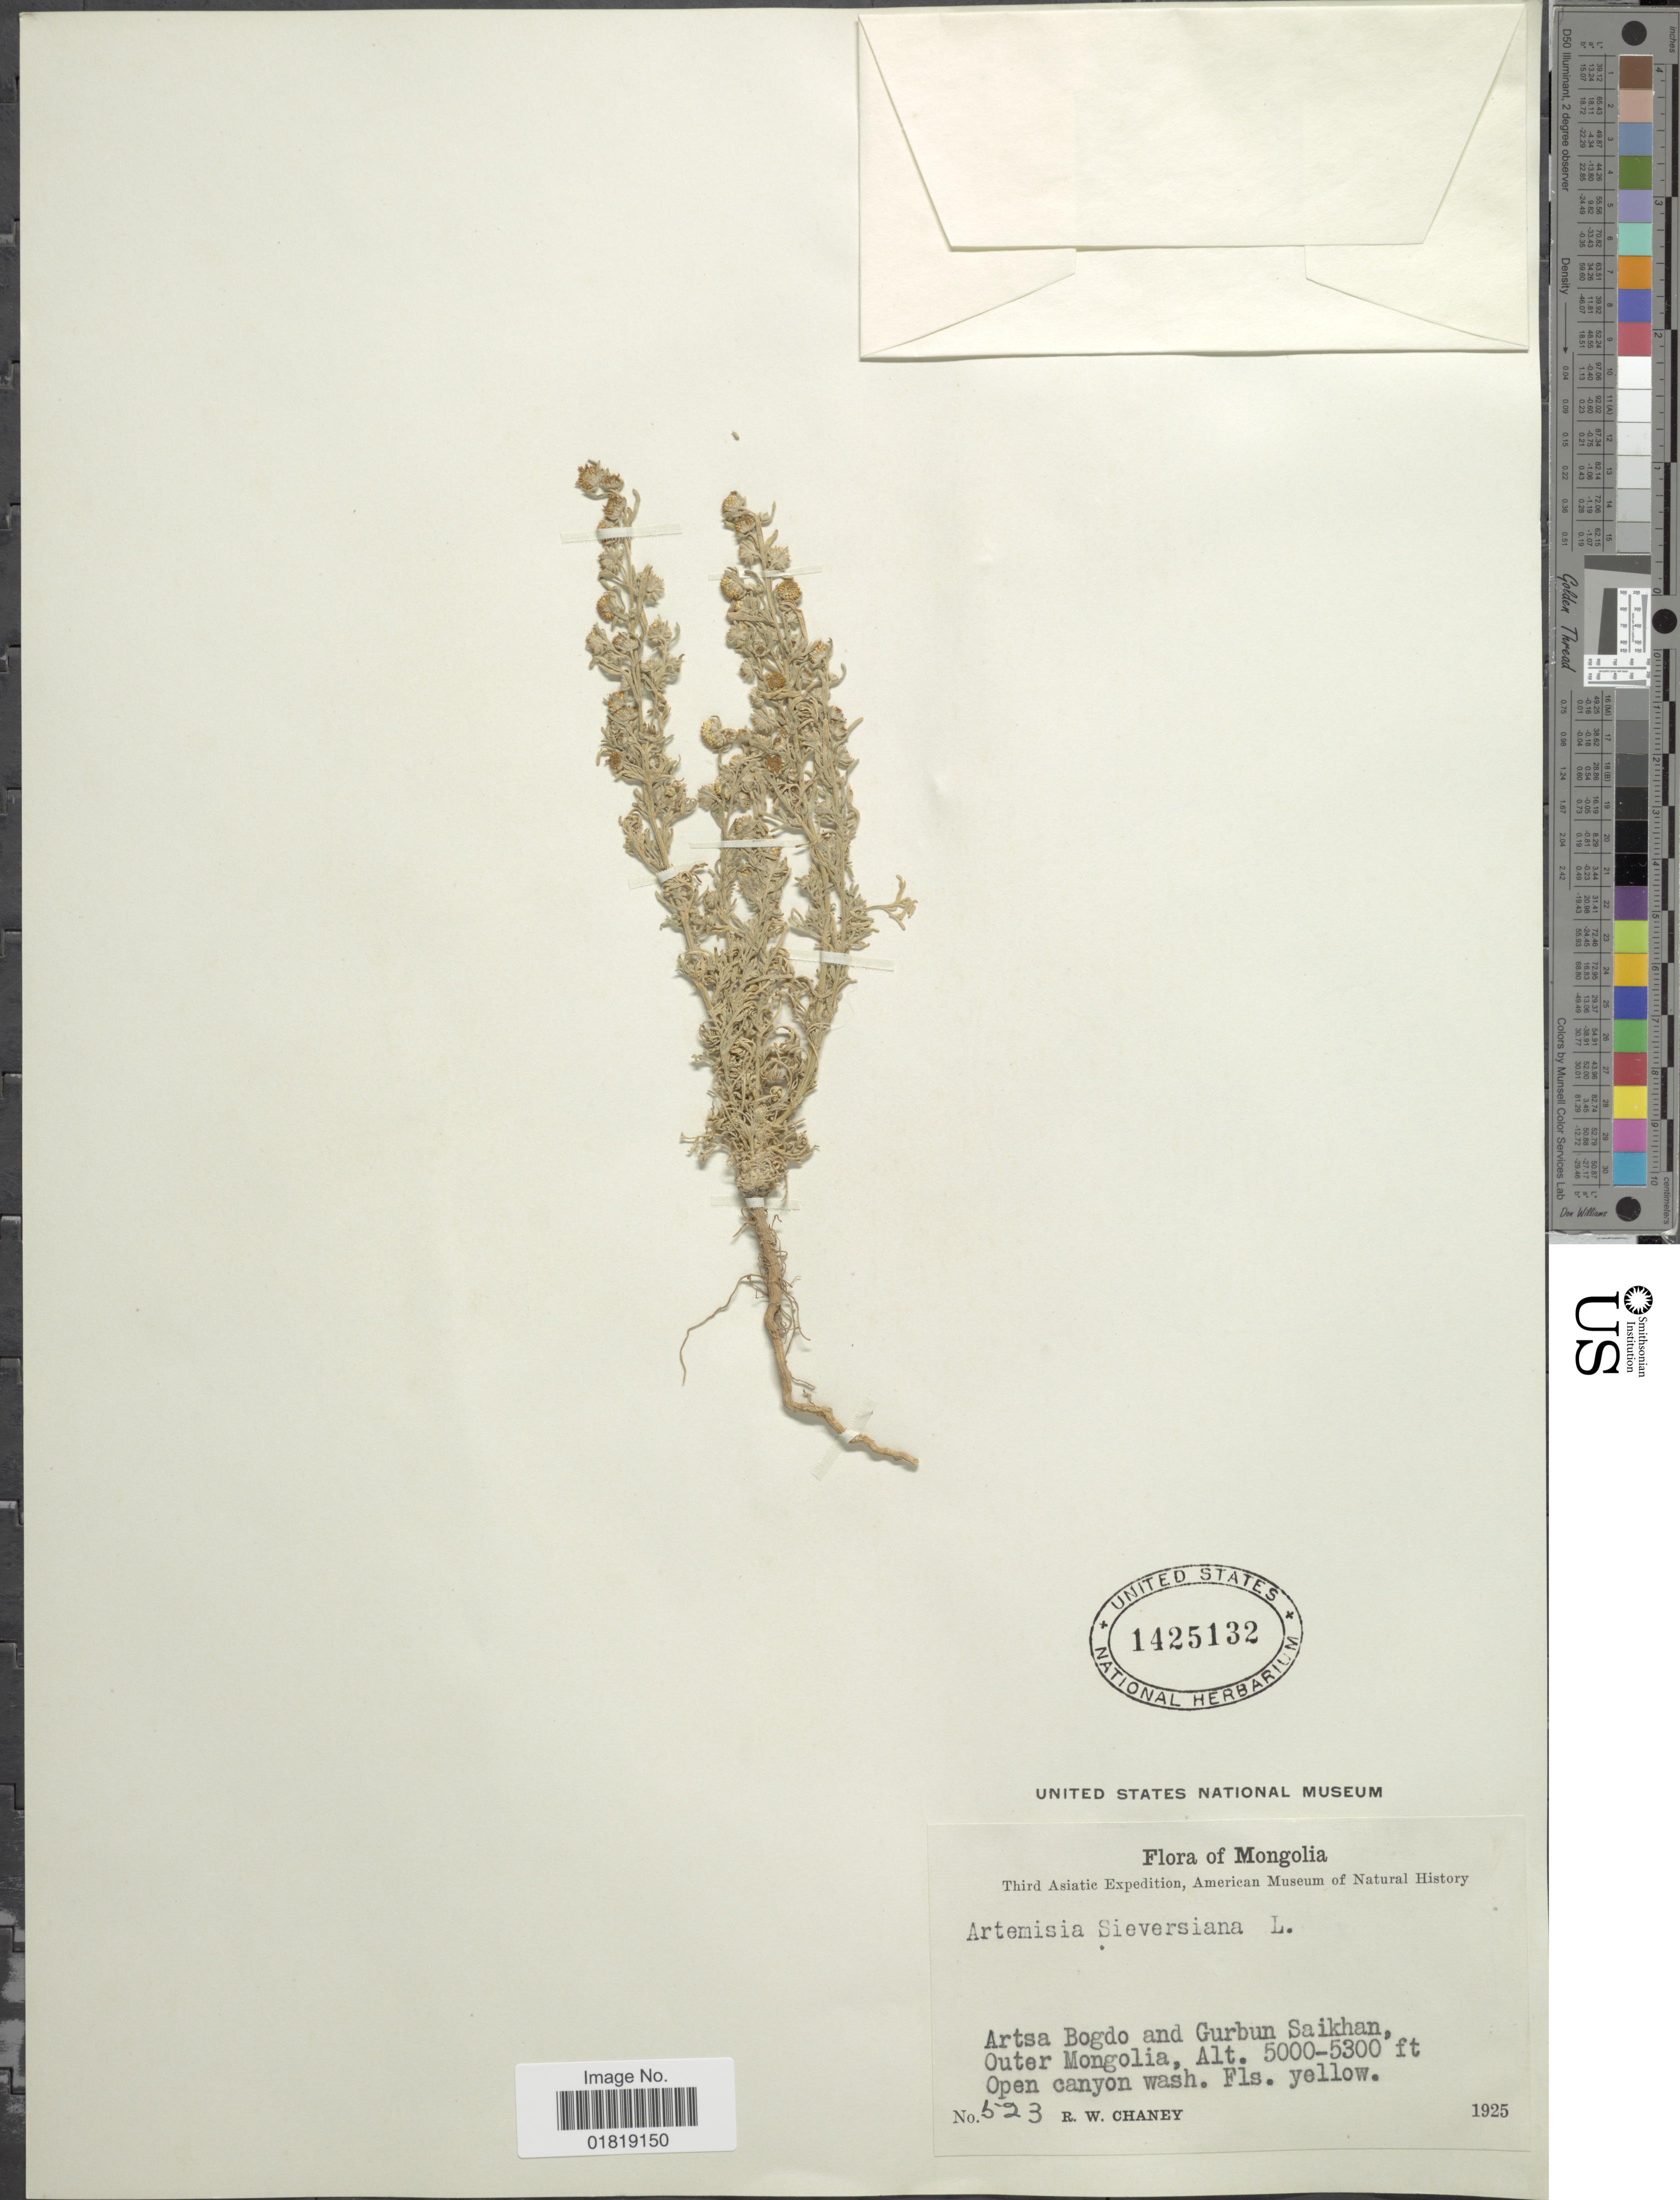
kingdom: Plantae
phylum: Tracheophyta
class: Magnoliopsida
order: Asterales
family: Asteraceae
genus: Artemisia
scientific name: Artemisia sieversiana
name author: Willd.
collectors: R. Chaney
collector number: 523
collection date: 1925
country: Mongolia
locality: Artsa Bogdo and Gurbun Saikhan, Outer Mongolia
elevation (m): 1524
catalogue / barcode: US 1425132